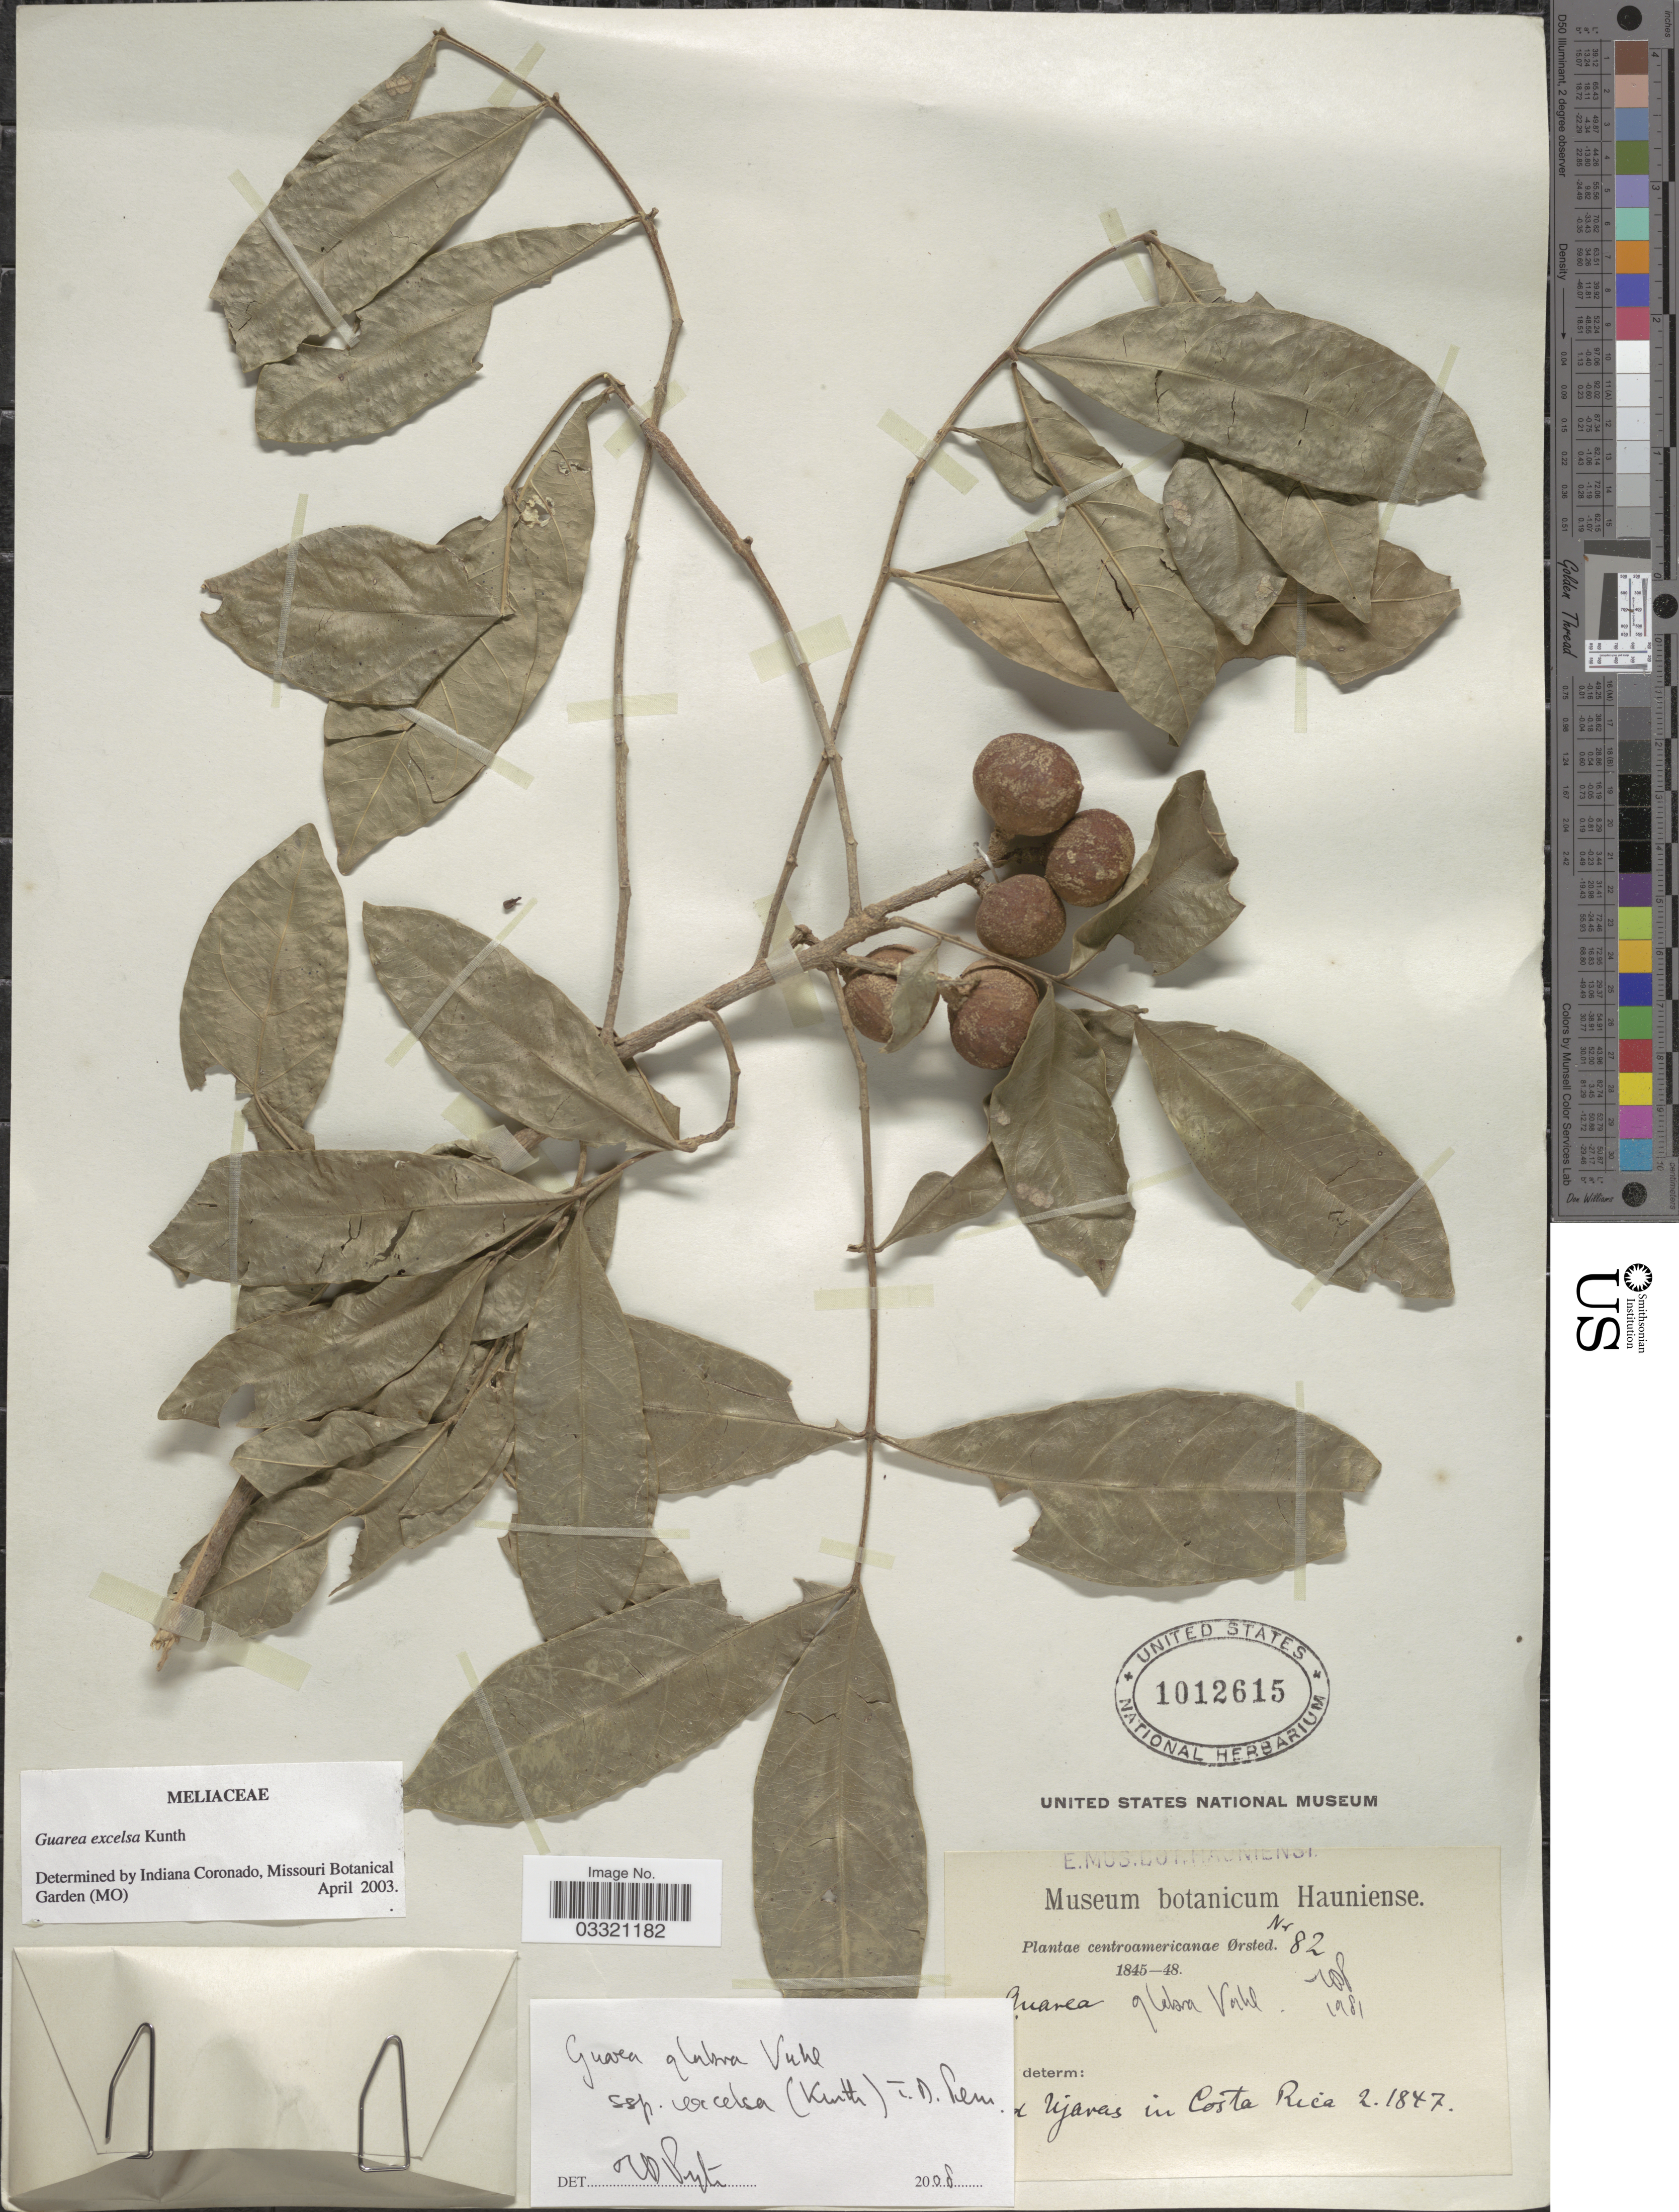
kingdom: Plantae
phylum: Tracheophyta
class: Magnoliopsida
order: Sapindales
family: Meliaceae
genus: Guarea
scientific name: Guarea glabra subsp. excelsa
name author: (Kunth) T.D. Penn.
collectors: Ørsted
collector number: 82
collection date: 1847-02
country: Costa Rica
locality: [illegible text] Ujaras in Costa Rica.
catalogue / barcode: US 1012615